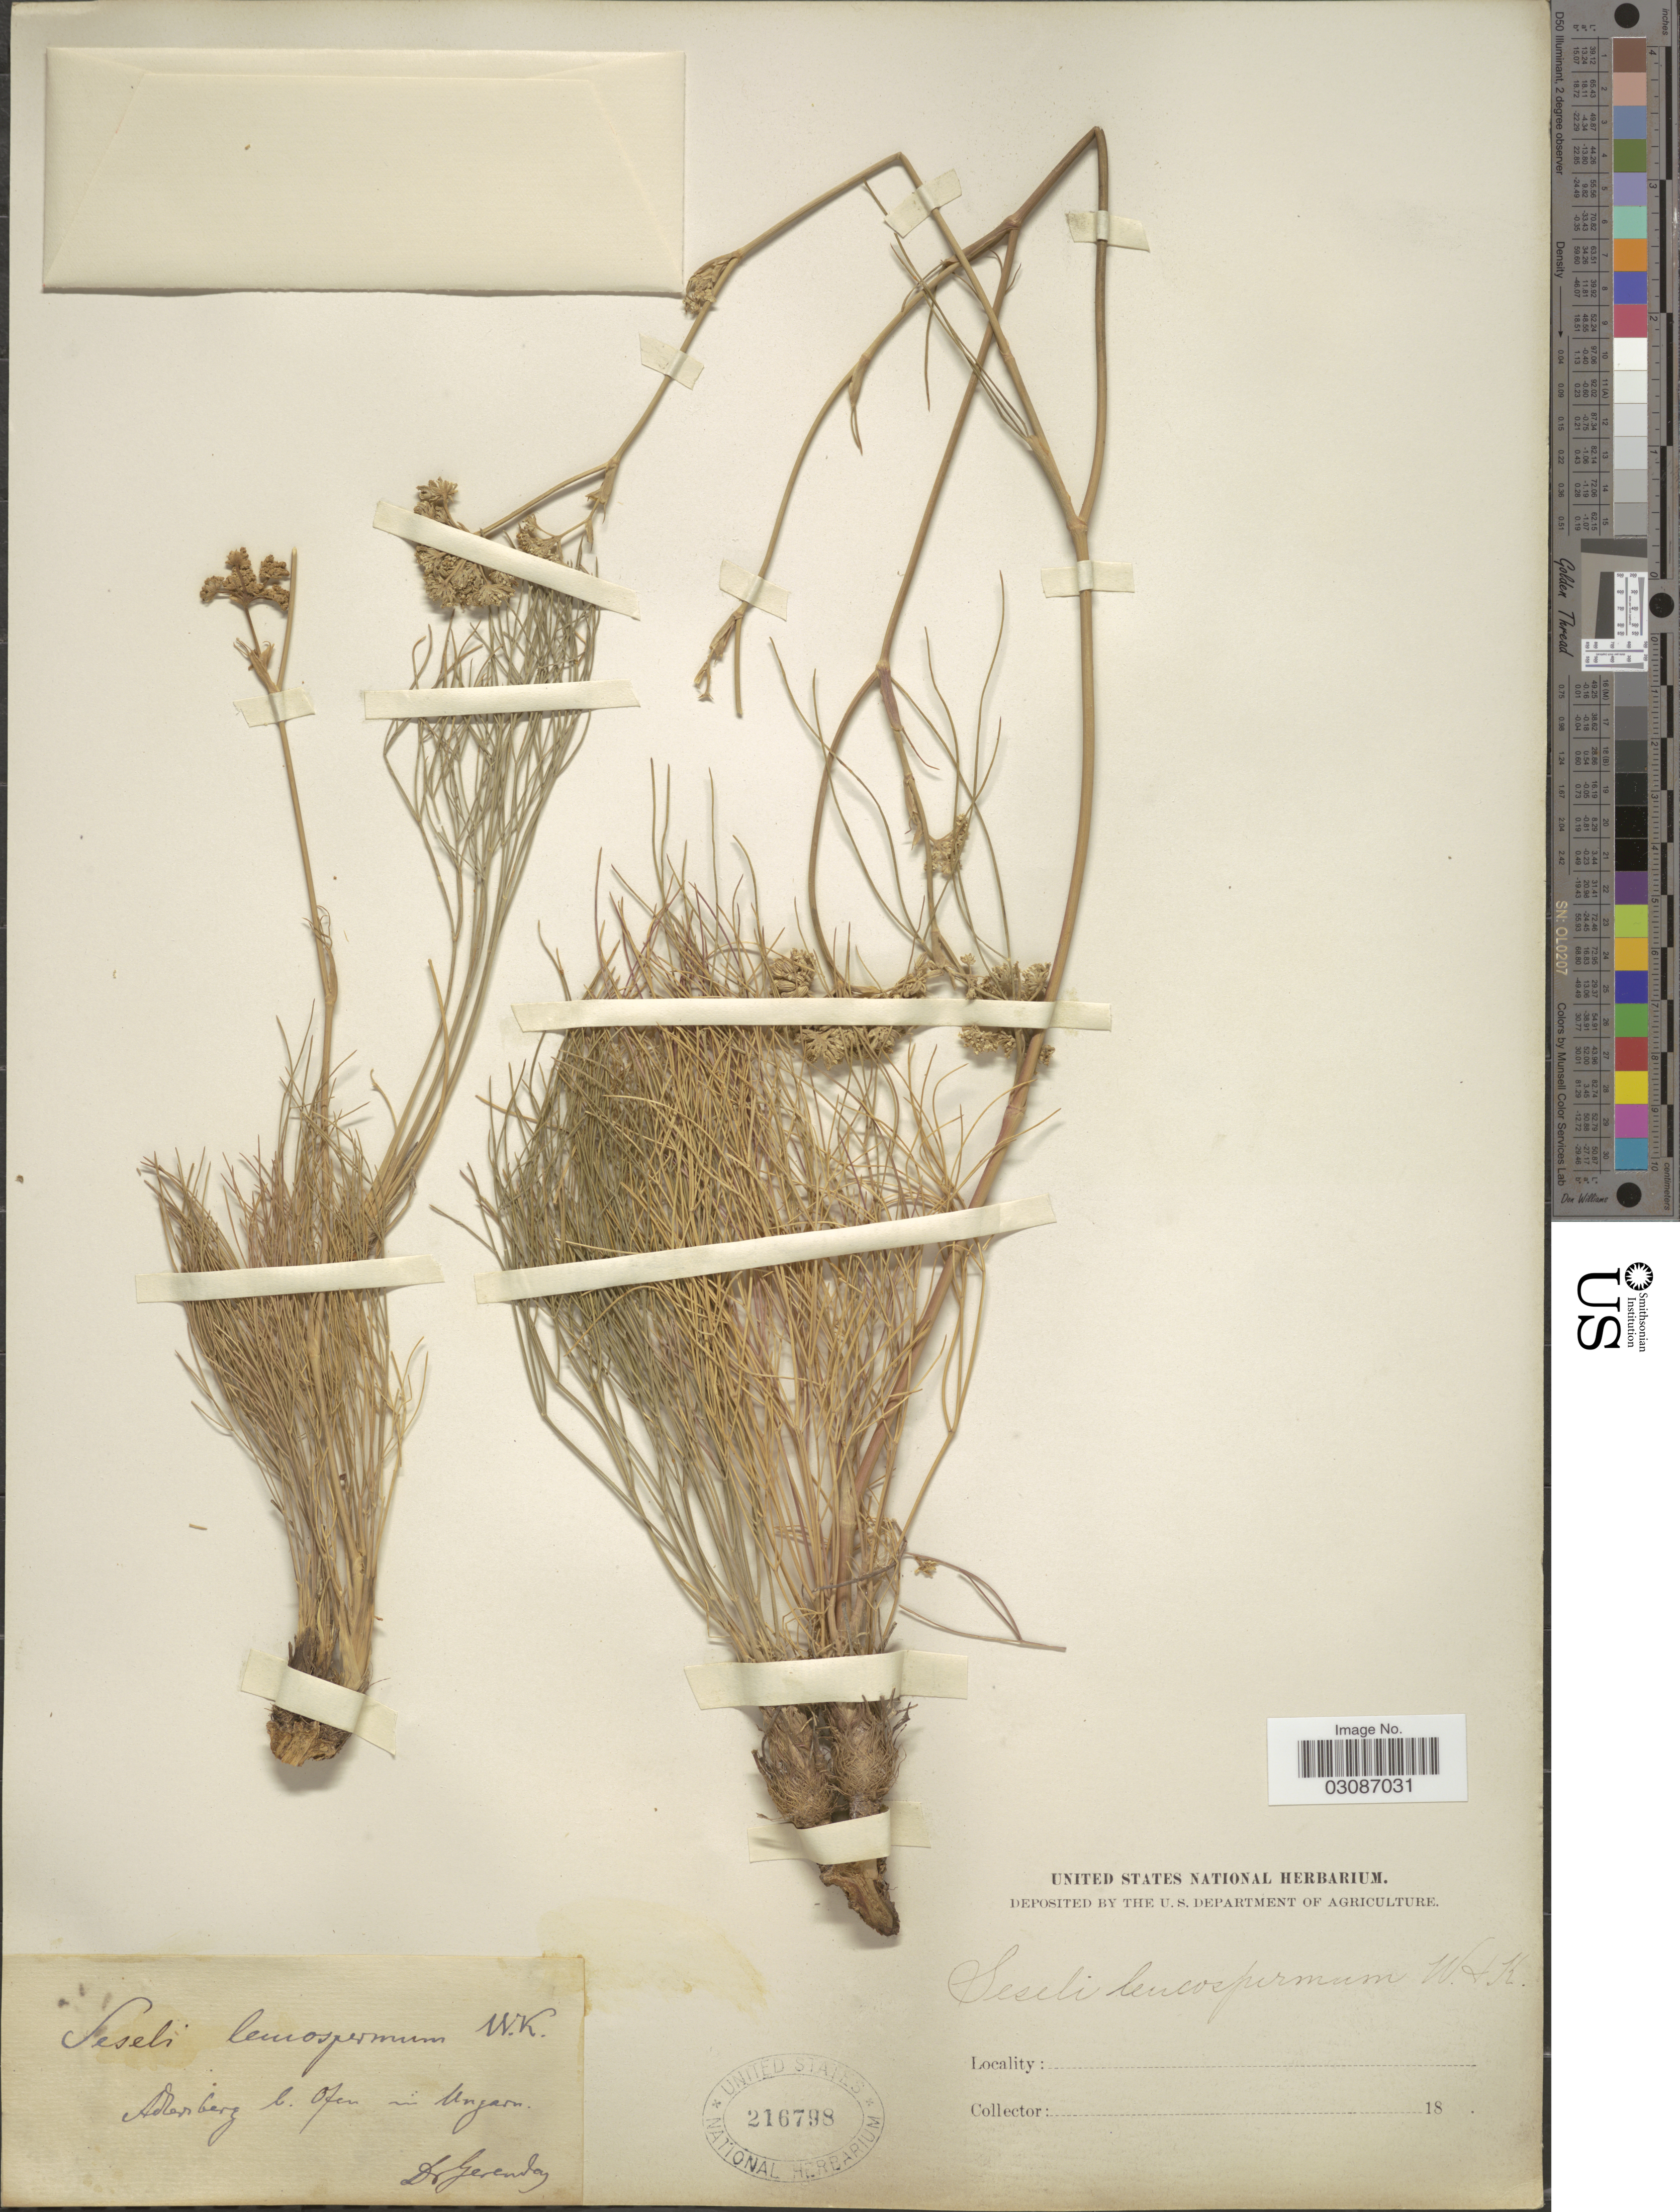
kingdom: Plantae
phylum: Tracheophyta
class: Magnoliopsida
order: Apiales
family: Apiaceae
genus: Seseli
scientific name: Seseli leucospermum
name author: Waldst. & Kit.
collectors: Gerenday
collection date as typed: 18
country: Hungary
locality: Adlerberg b. Ofen in Ungarn.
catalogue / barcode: US 216798